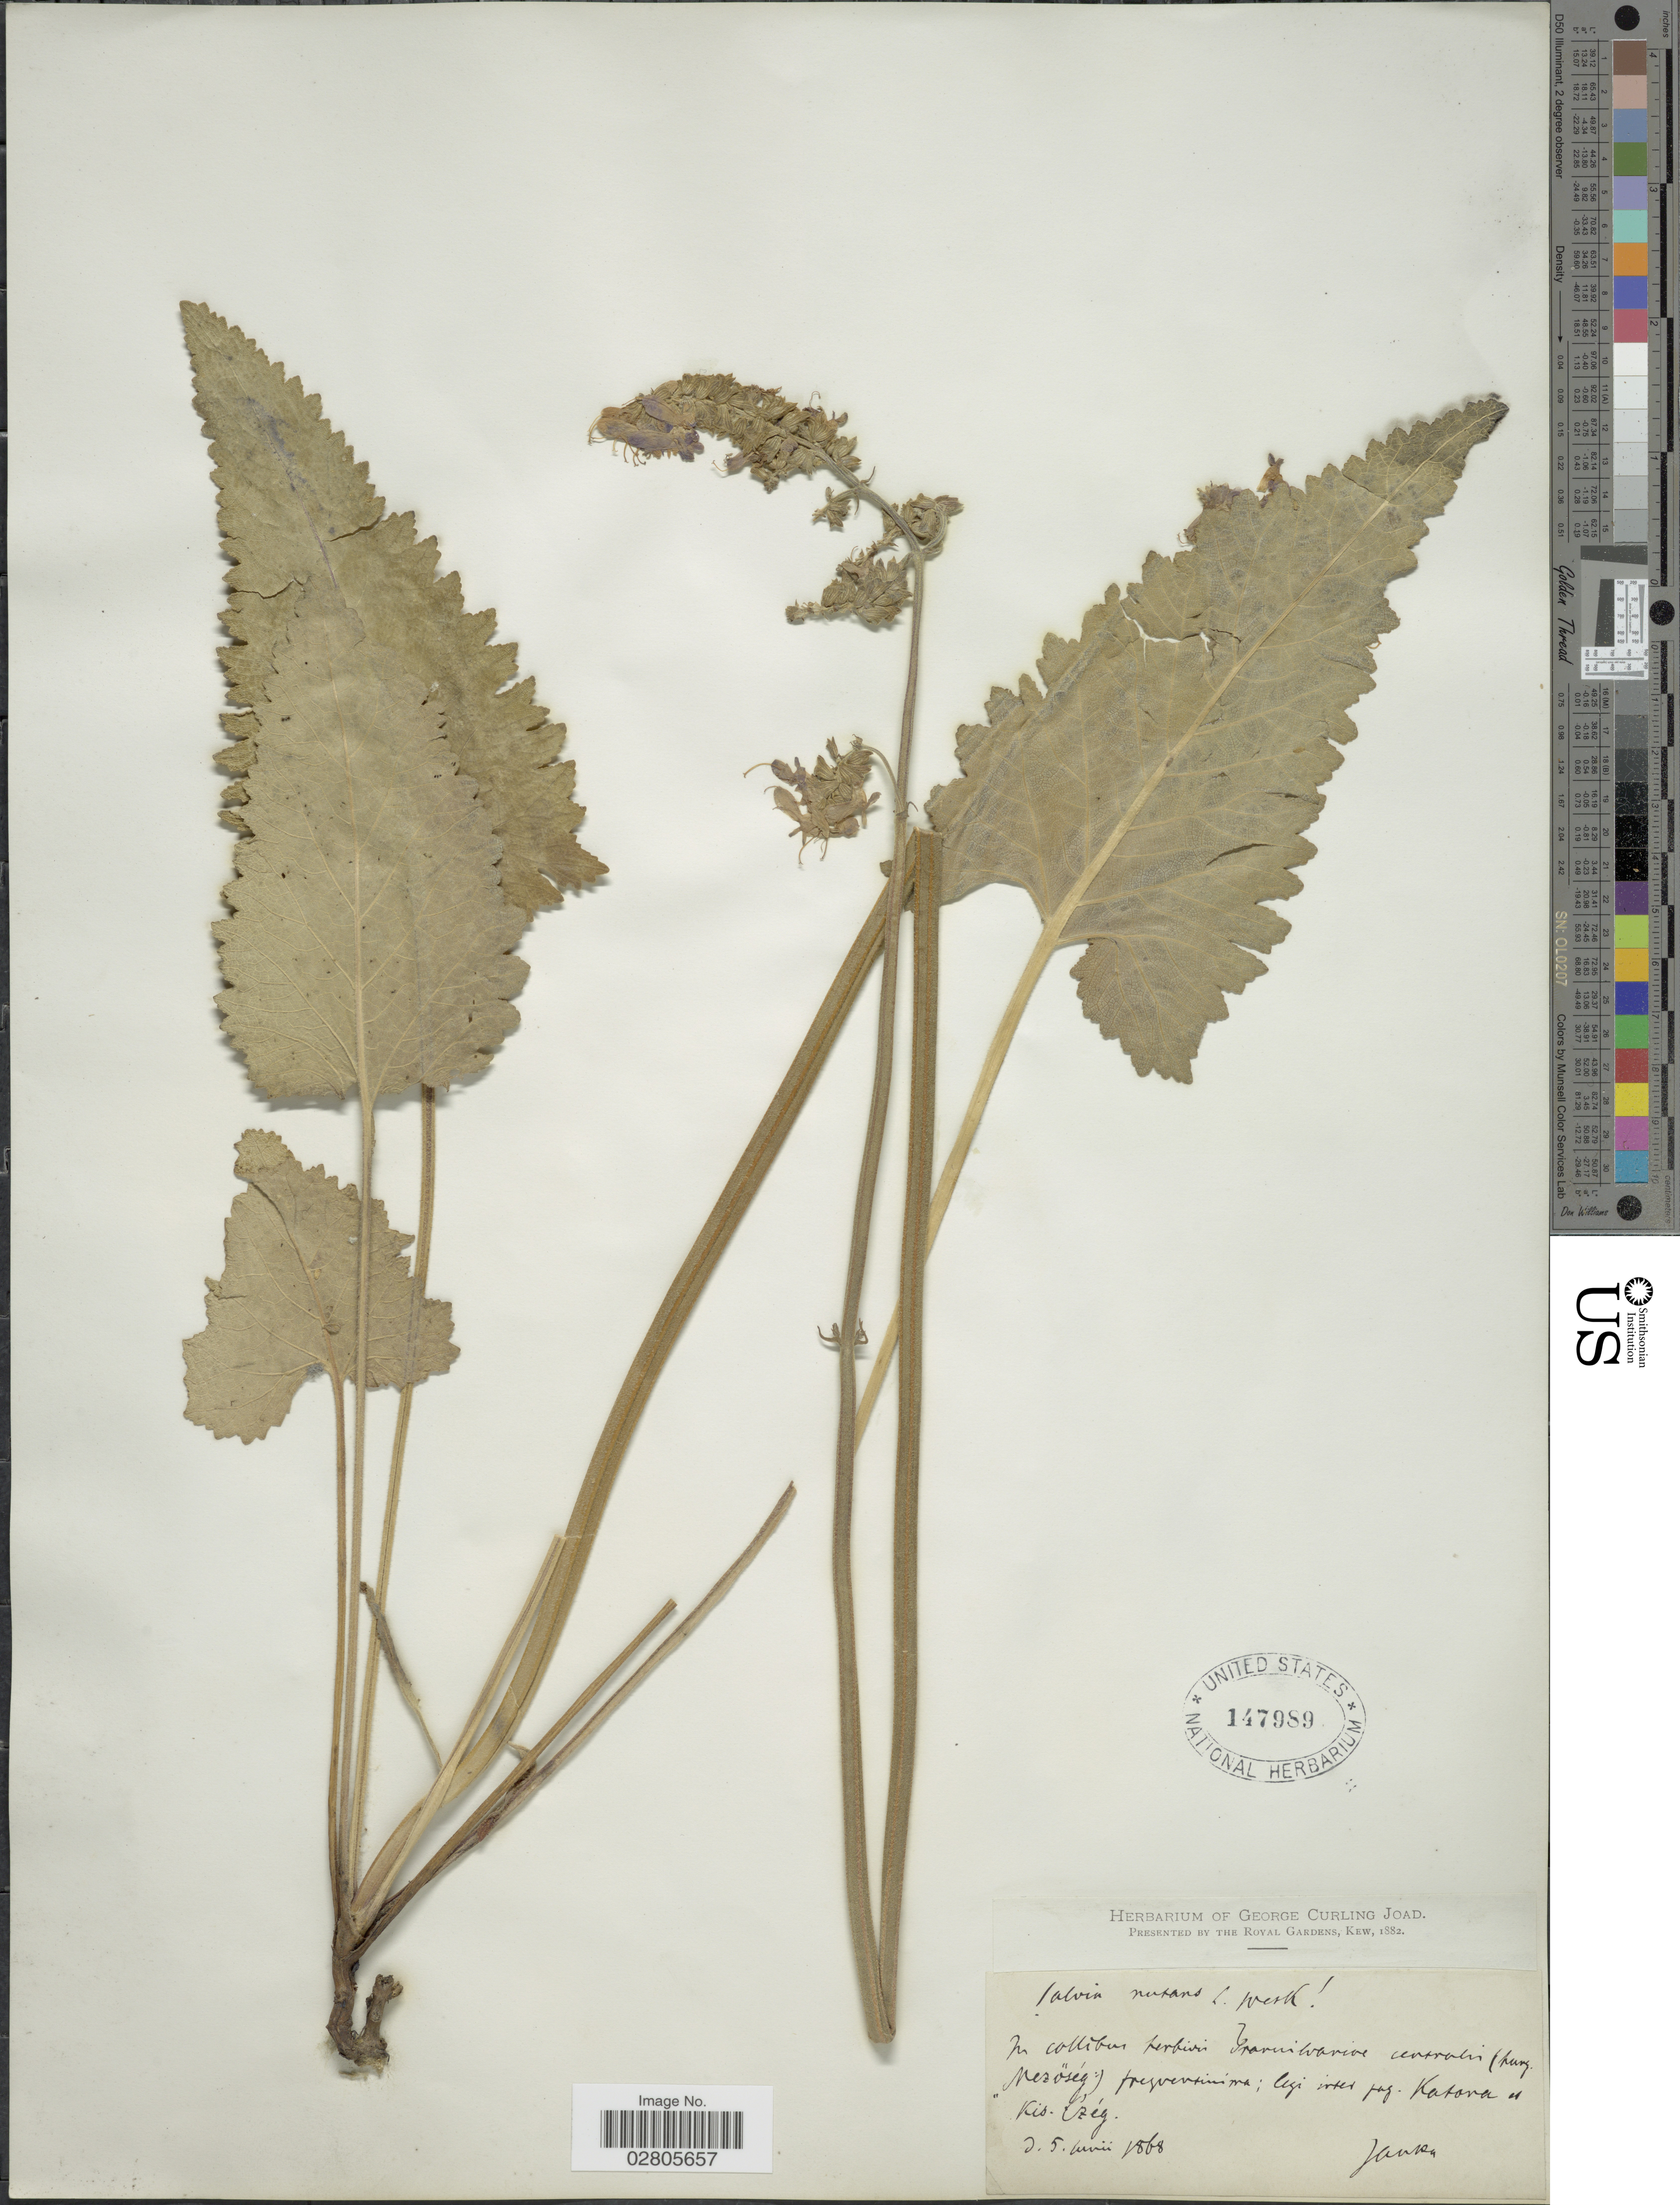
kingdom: Plantae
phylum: Tracheophyta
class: Magnoliopsida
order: Lamiales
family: Lamiaceae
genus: Salvia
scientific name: Salvia nutans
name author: L.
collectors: Jansen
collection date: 1868-06-05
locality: In collibus herbiri graniwarine centralis (hung. nezvseg), frequentinima. Inter pag. Katona et Kis. Czeg. [interpreted]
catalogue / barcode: US 147989